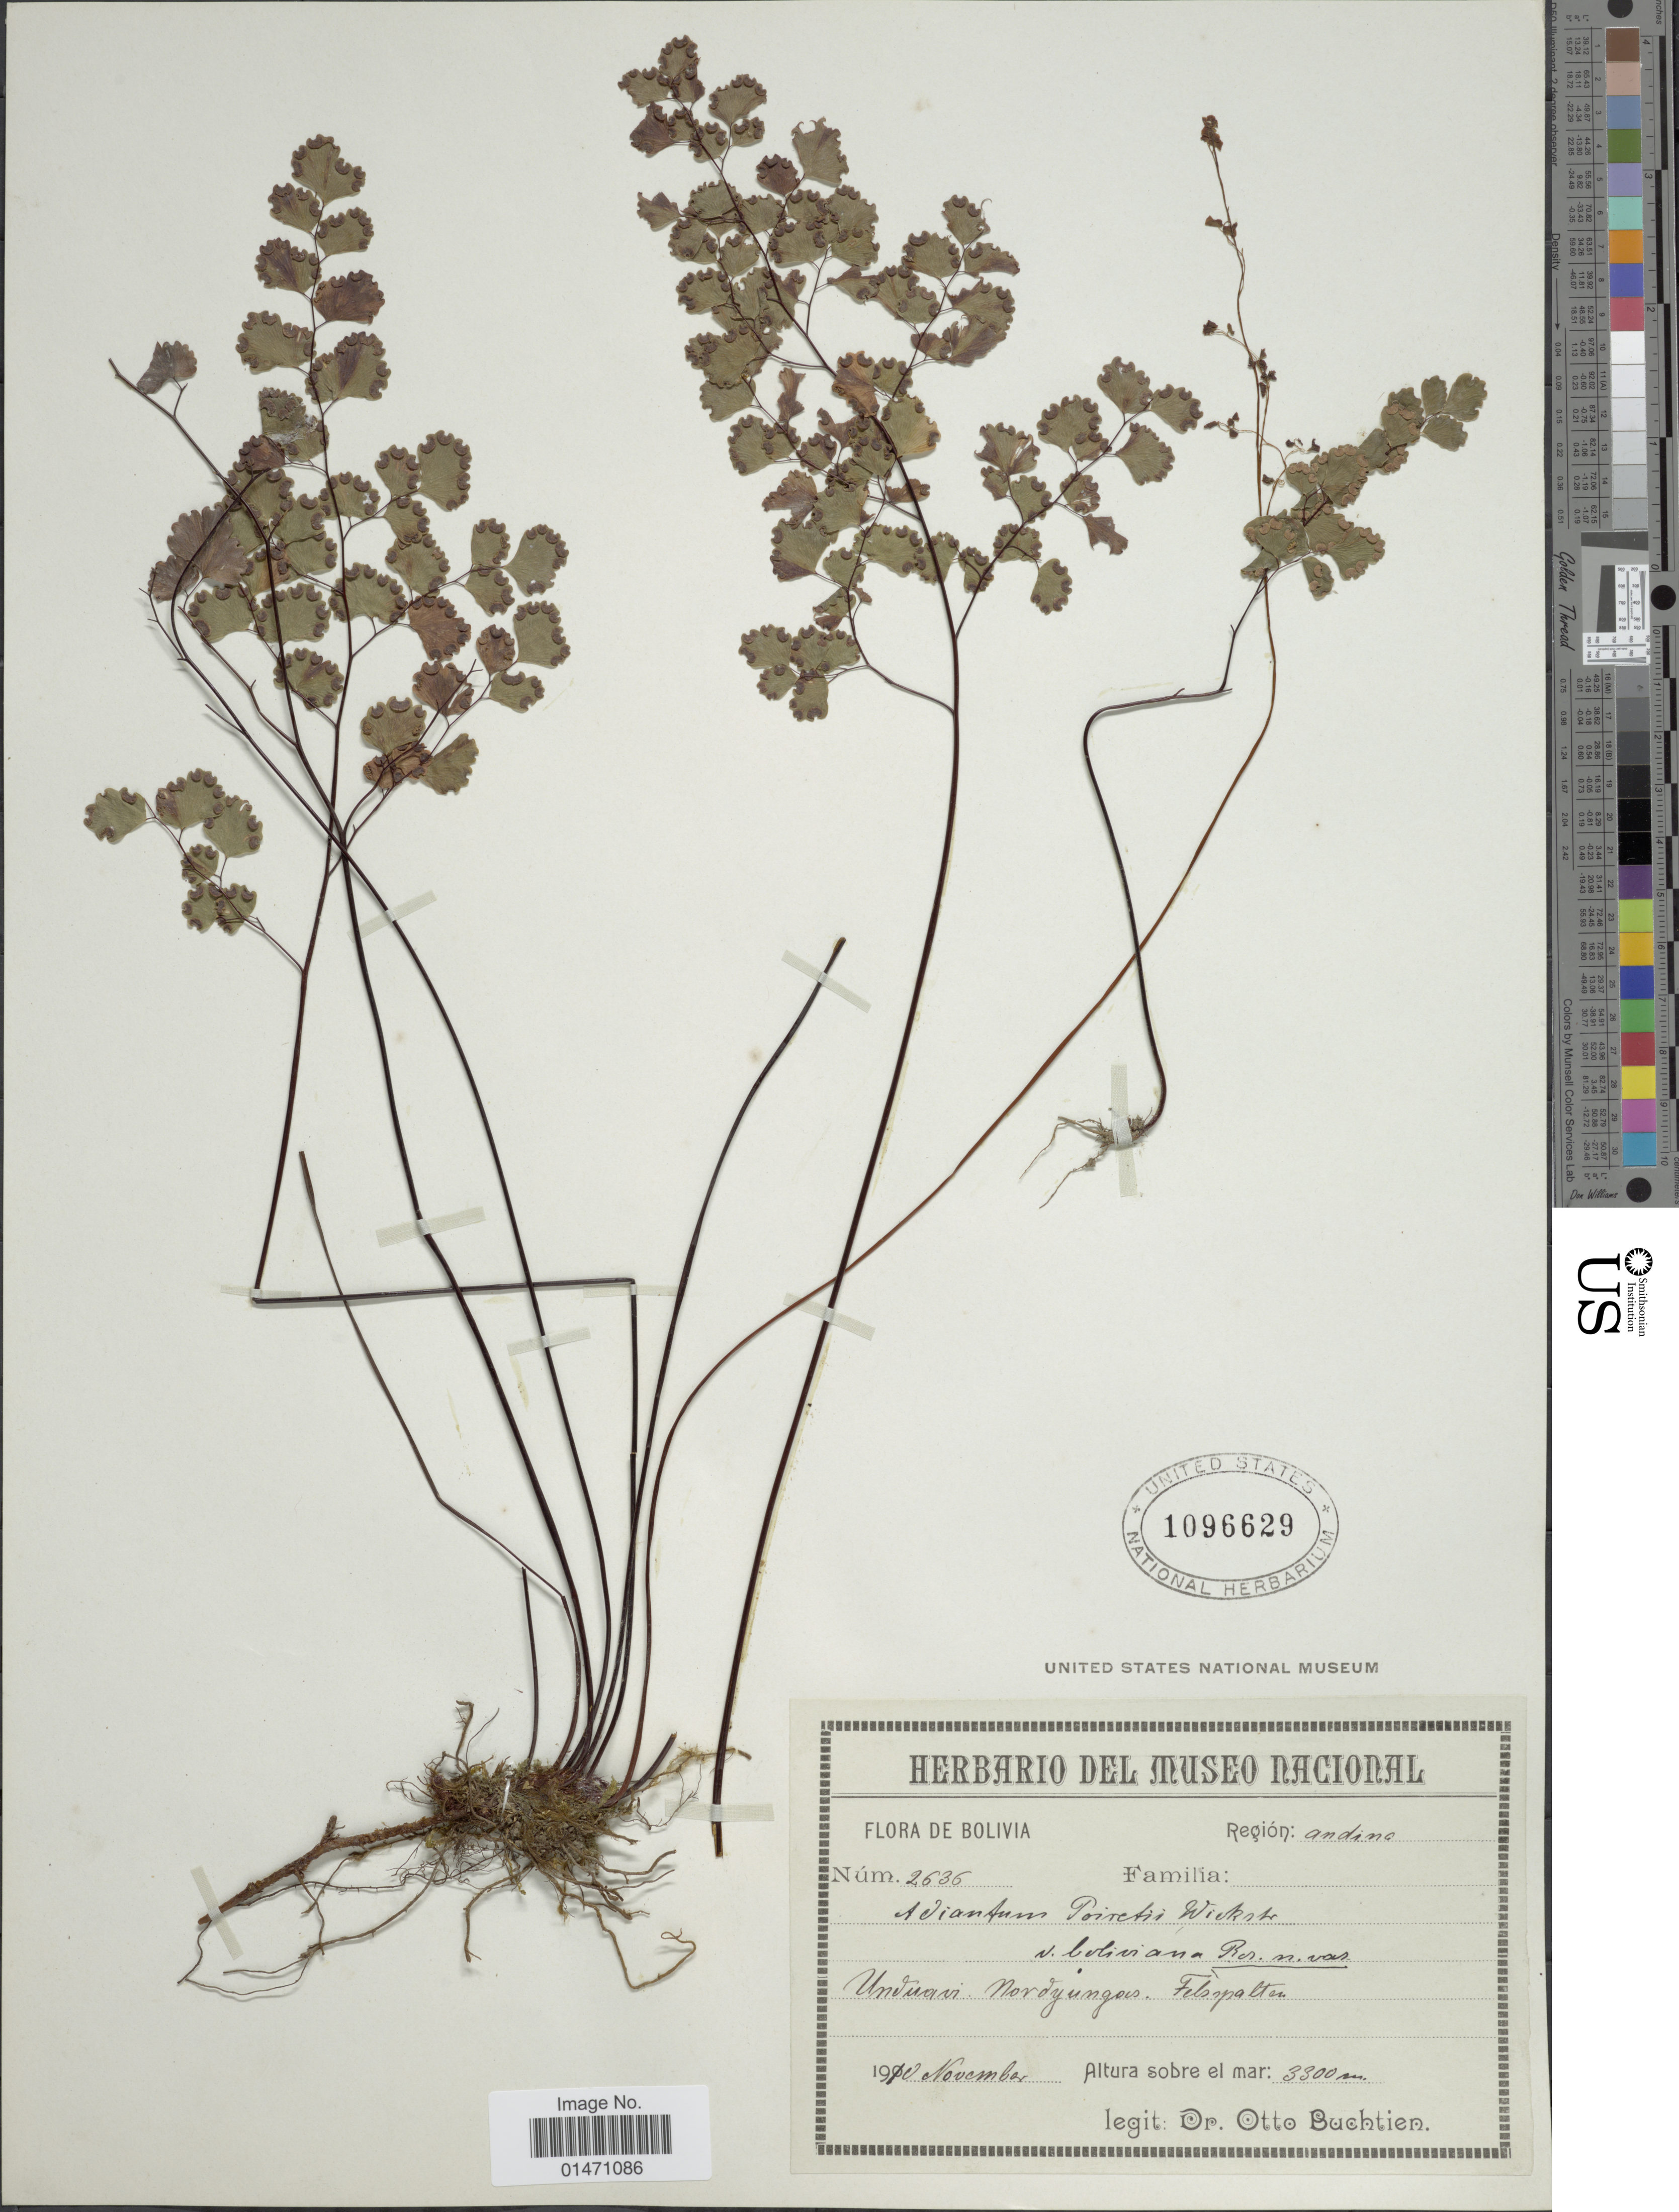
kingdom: Plantae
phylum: Tracheophyta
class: Polypodiopsida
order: Polypodiales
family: Pteridaceae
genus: Adiantum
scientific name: Adiantum poiretii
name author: Wikstr.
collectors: O. Buchtien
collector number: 2636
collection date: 1910-11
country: Bolivia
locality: Flora de Bolivia, Region: Andina, Unduavi: Nordyungas, felspalten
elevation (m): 3300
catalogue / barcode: US 1096629